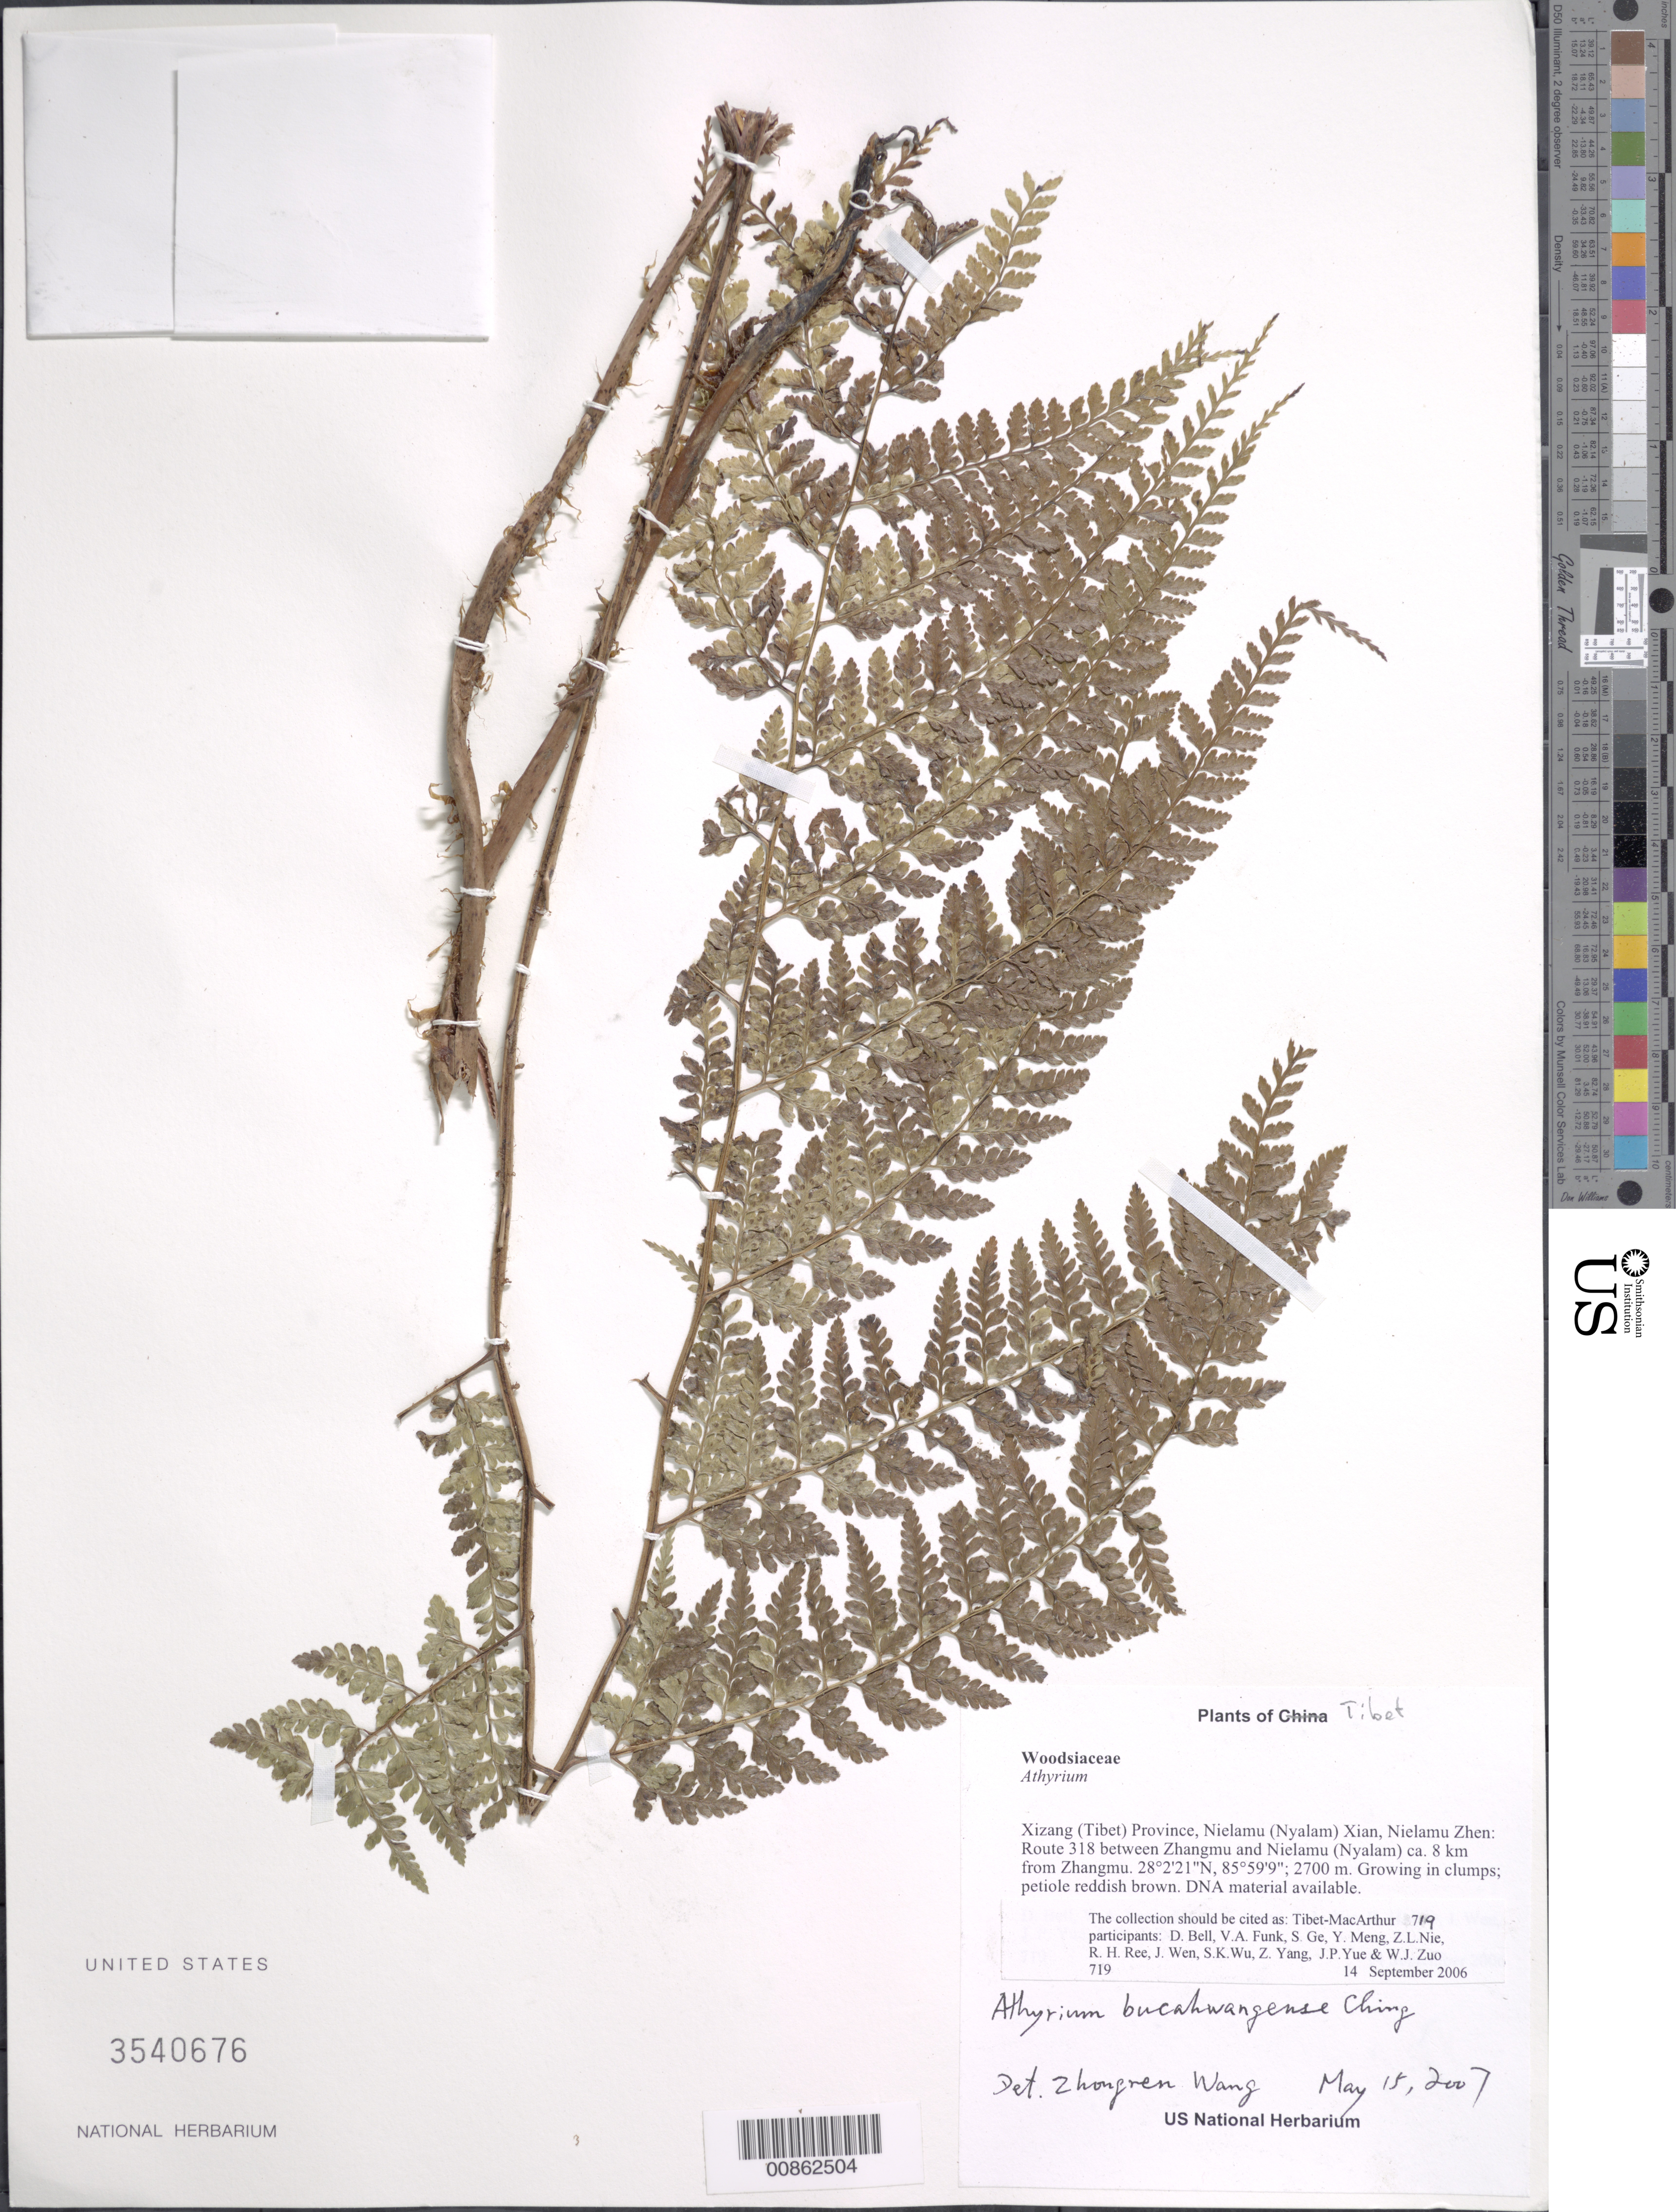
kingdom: Plantae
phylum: Tracheophyta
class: Polypodiopsida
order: Polypodiales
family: Athyriaceae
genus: Athyrium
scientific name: Athyrium bucahwangense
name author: Ching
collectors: Tibet-MacArthur, D. A. Bell, V. Funk, S. Ge, Y. Meng, Z. Nie, R. Ree, J. Wen, J. Yue & W. Zuo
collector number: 719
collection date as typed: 14 Sep 2006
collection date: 2006-09-14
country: China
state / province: Xizang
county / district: Nielamu (Nyalam) Xian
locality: Nielamu Zhen. Route 318 between Zhangmu and Nielamu (Nyalam) ca. 8 km from Zhangmu.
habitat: Rocky slope with scattered shrubs.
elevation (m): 2700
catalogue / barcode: US 3540676